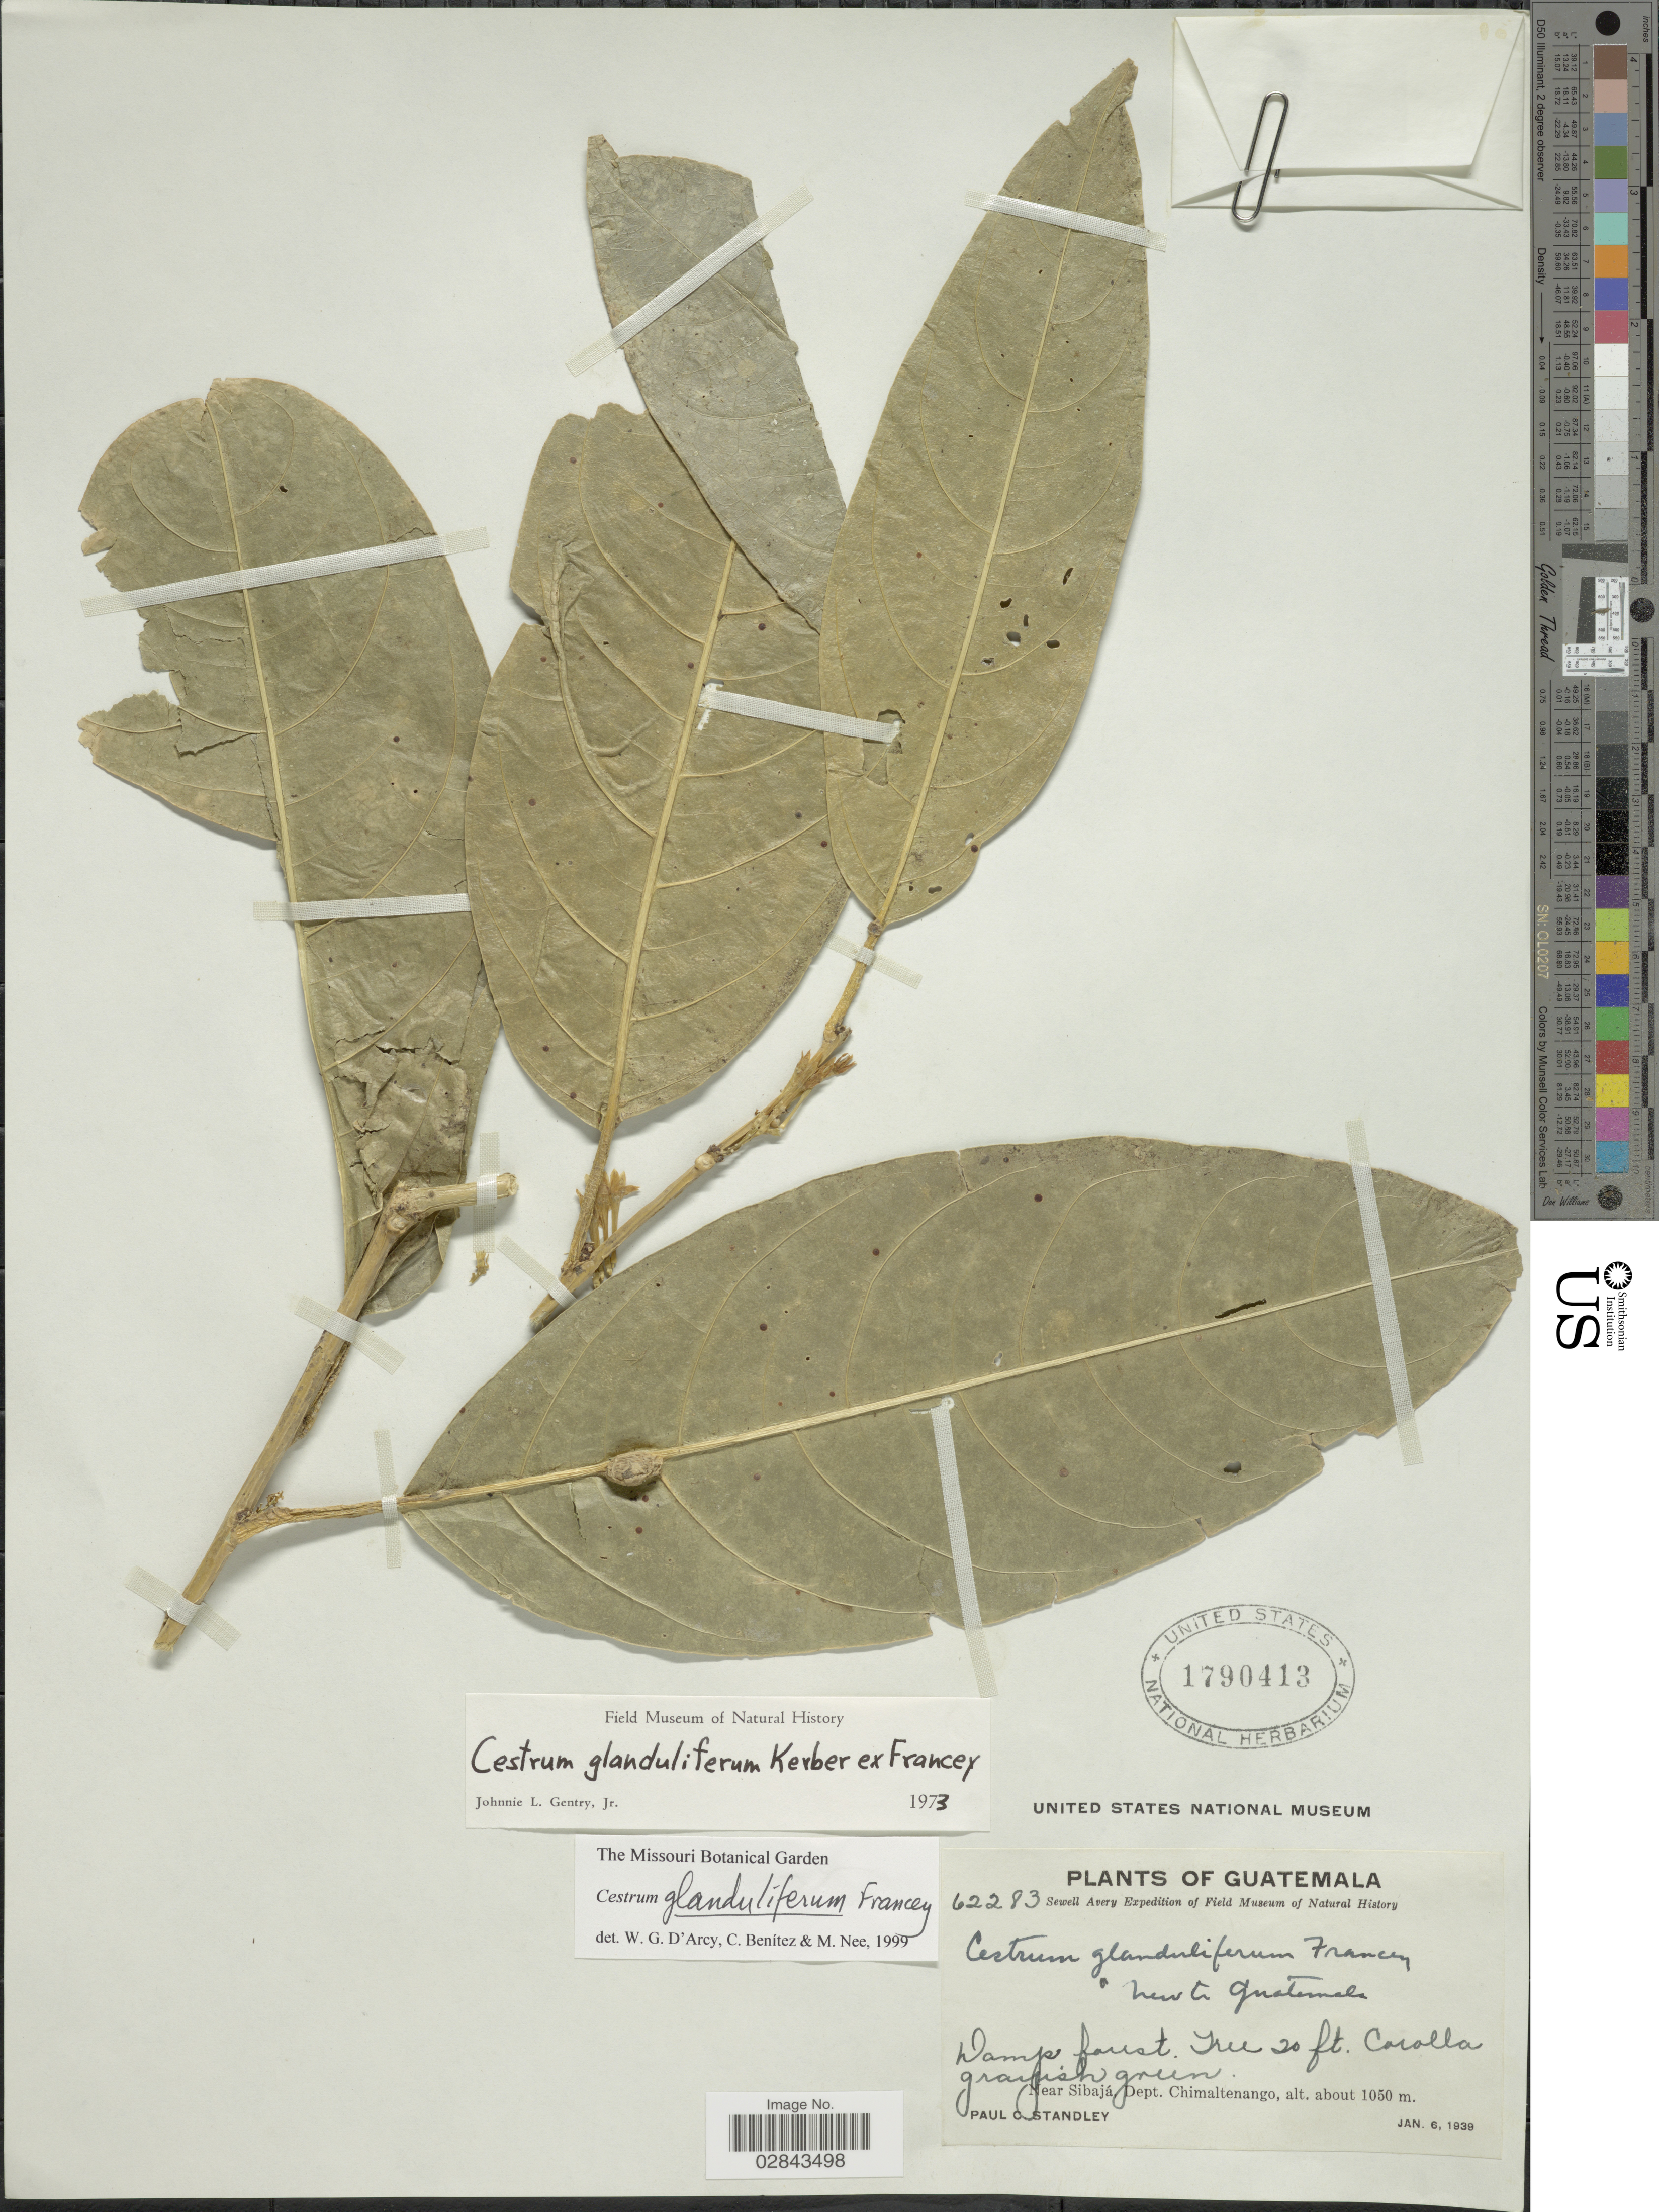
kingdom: Plantae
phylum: Tracheophyta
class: Magnoliopsida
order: Solanales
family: Solanaceae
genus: Cestrum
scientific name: Cestrum glanduliferum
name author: Kerber ex Francey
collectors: P. C. Standley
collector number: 62283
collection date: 1939-01-06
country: Guatemala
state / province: Chimaltenango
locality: Near Sibajá, Dept. Chimaltenango.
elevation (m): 1050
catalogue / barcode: US 1790413